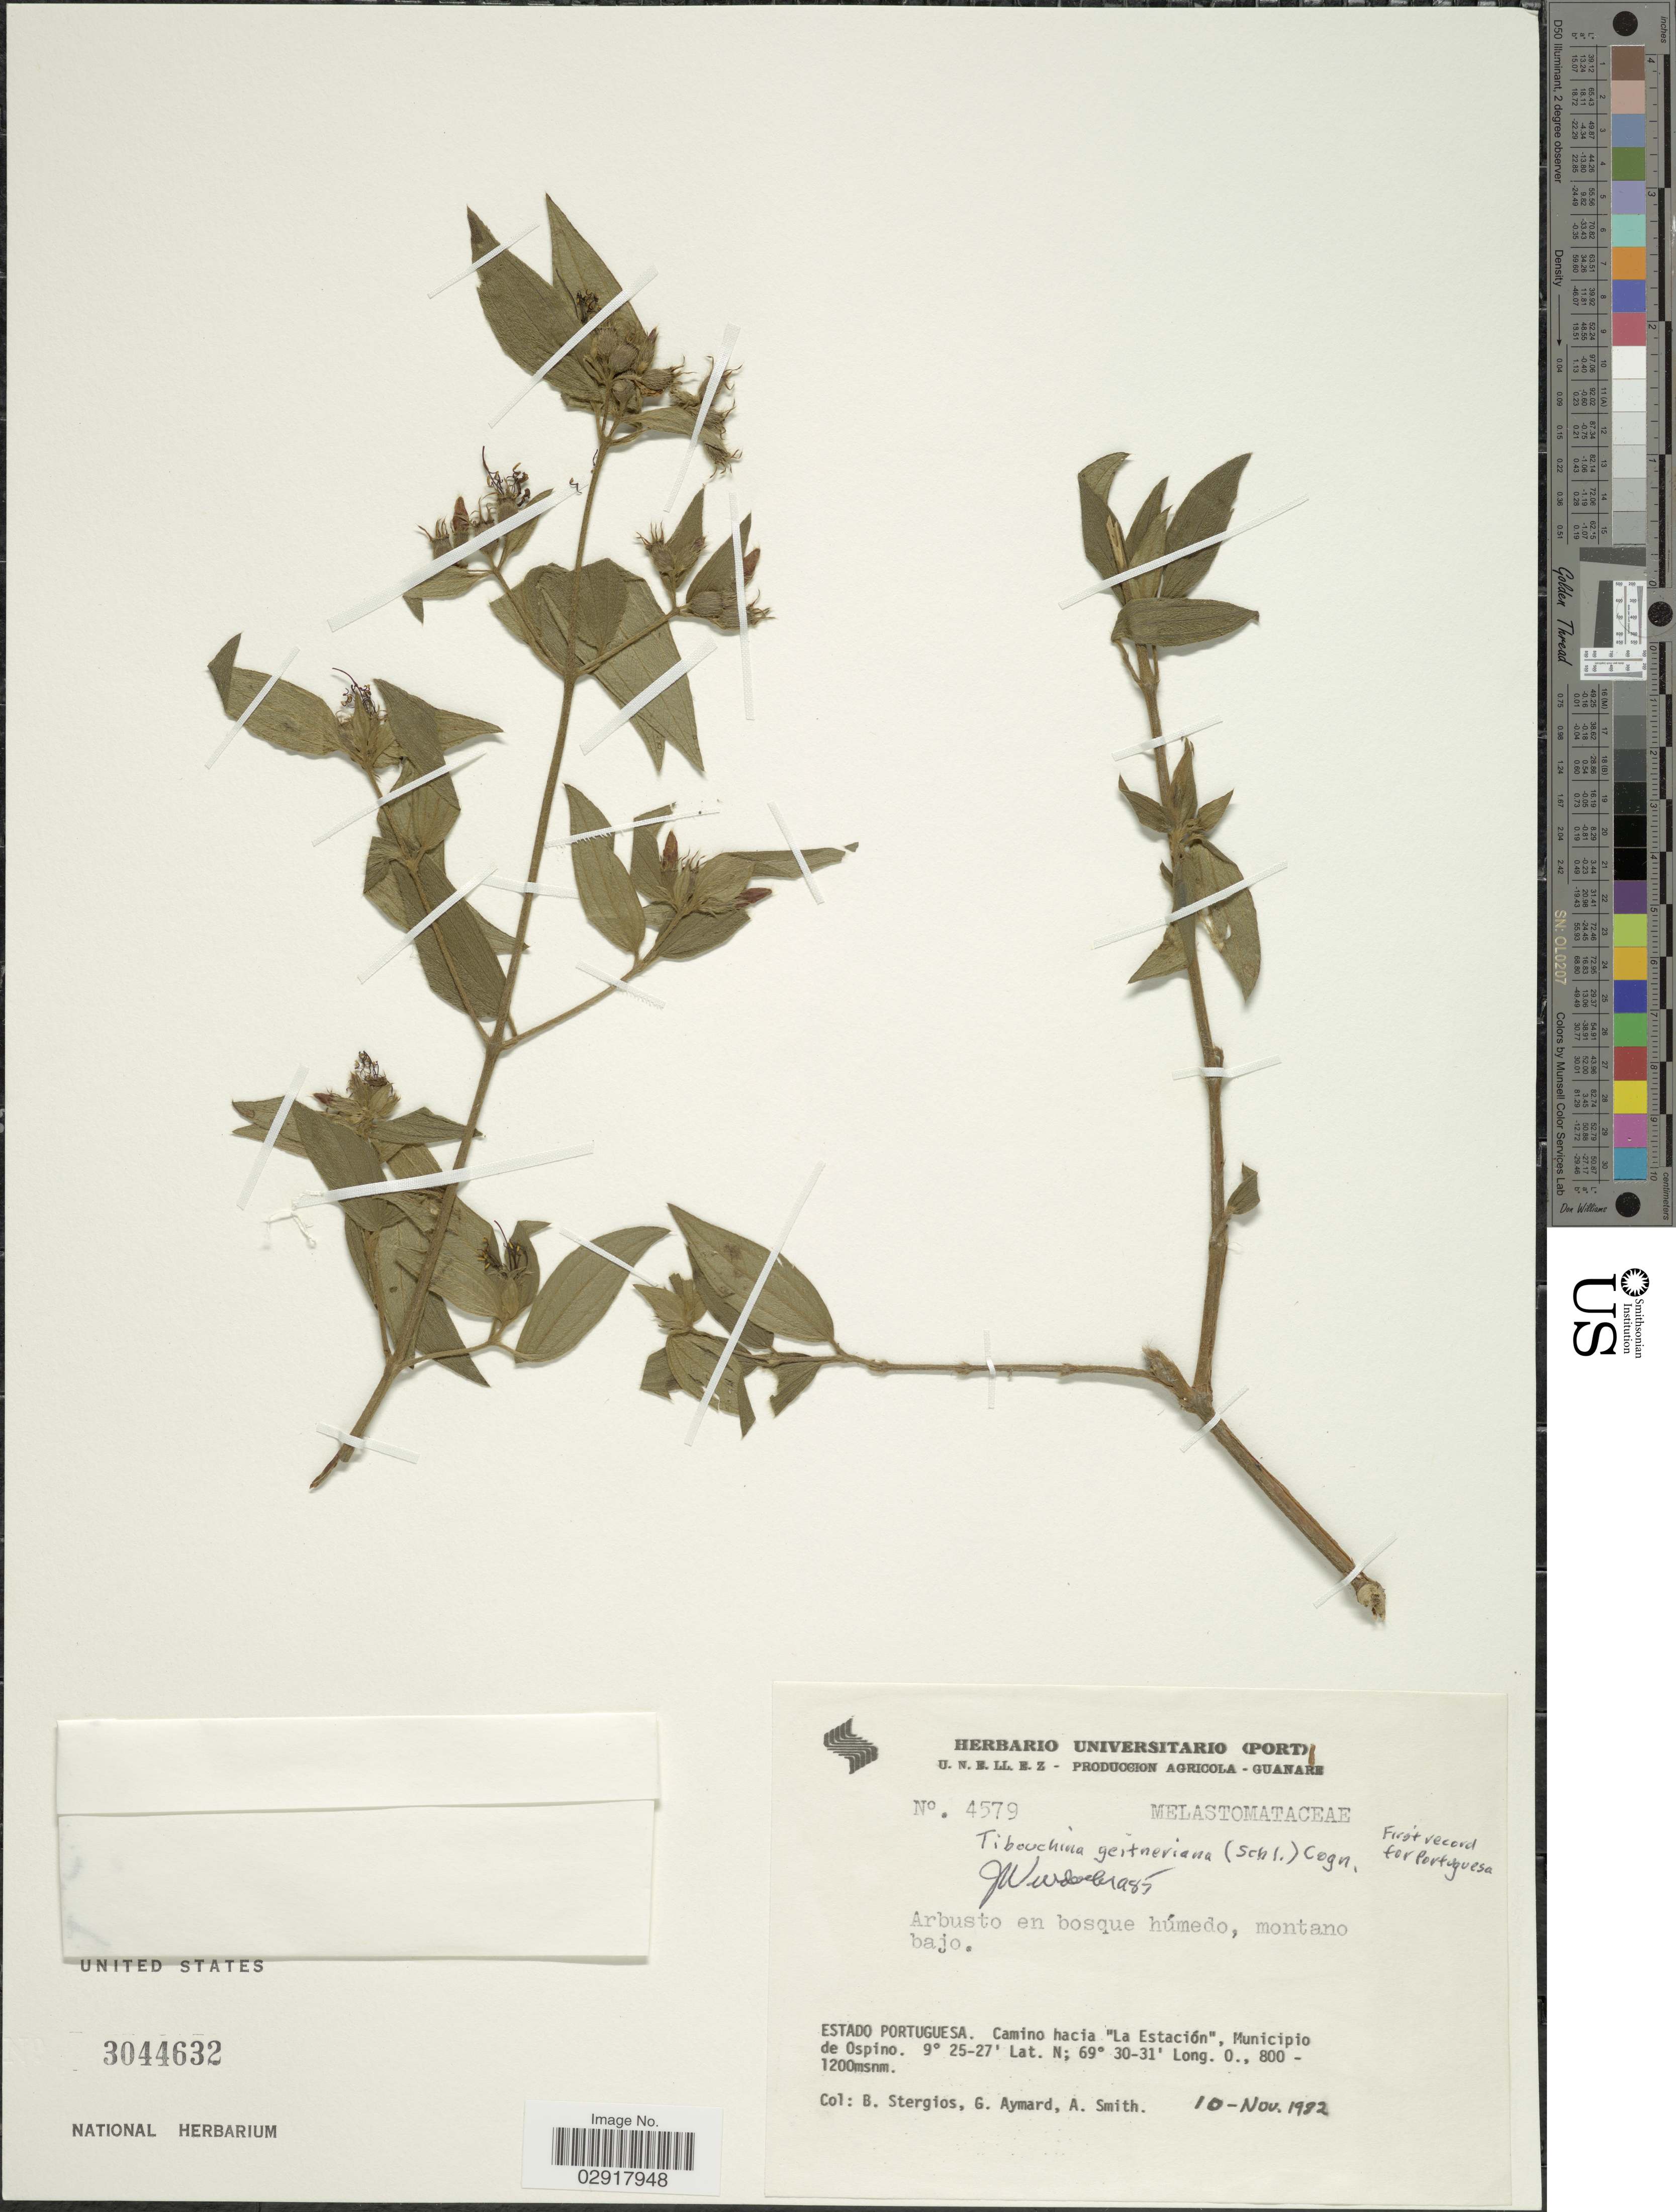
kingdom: Plantae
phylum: Tracheophyta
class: Magnoliopsida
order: Myrtales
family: Melastomataceae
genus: Chaetogastra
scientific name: Chaetogastra geitneriana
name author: Schltdl.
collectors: B. G. Stergios, G. A. Aymard & A. Smith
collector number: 4579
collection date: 1982-11-10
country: Venezuela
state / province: Portuguesa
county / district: Ospino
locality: Camino hacia "La Estación"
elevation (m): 1200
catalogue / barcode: US 3044632